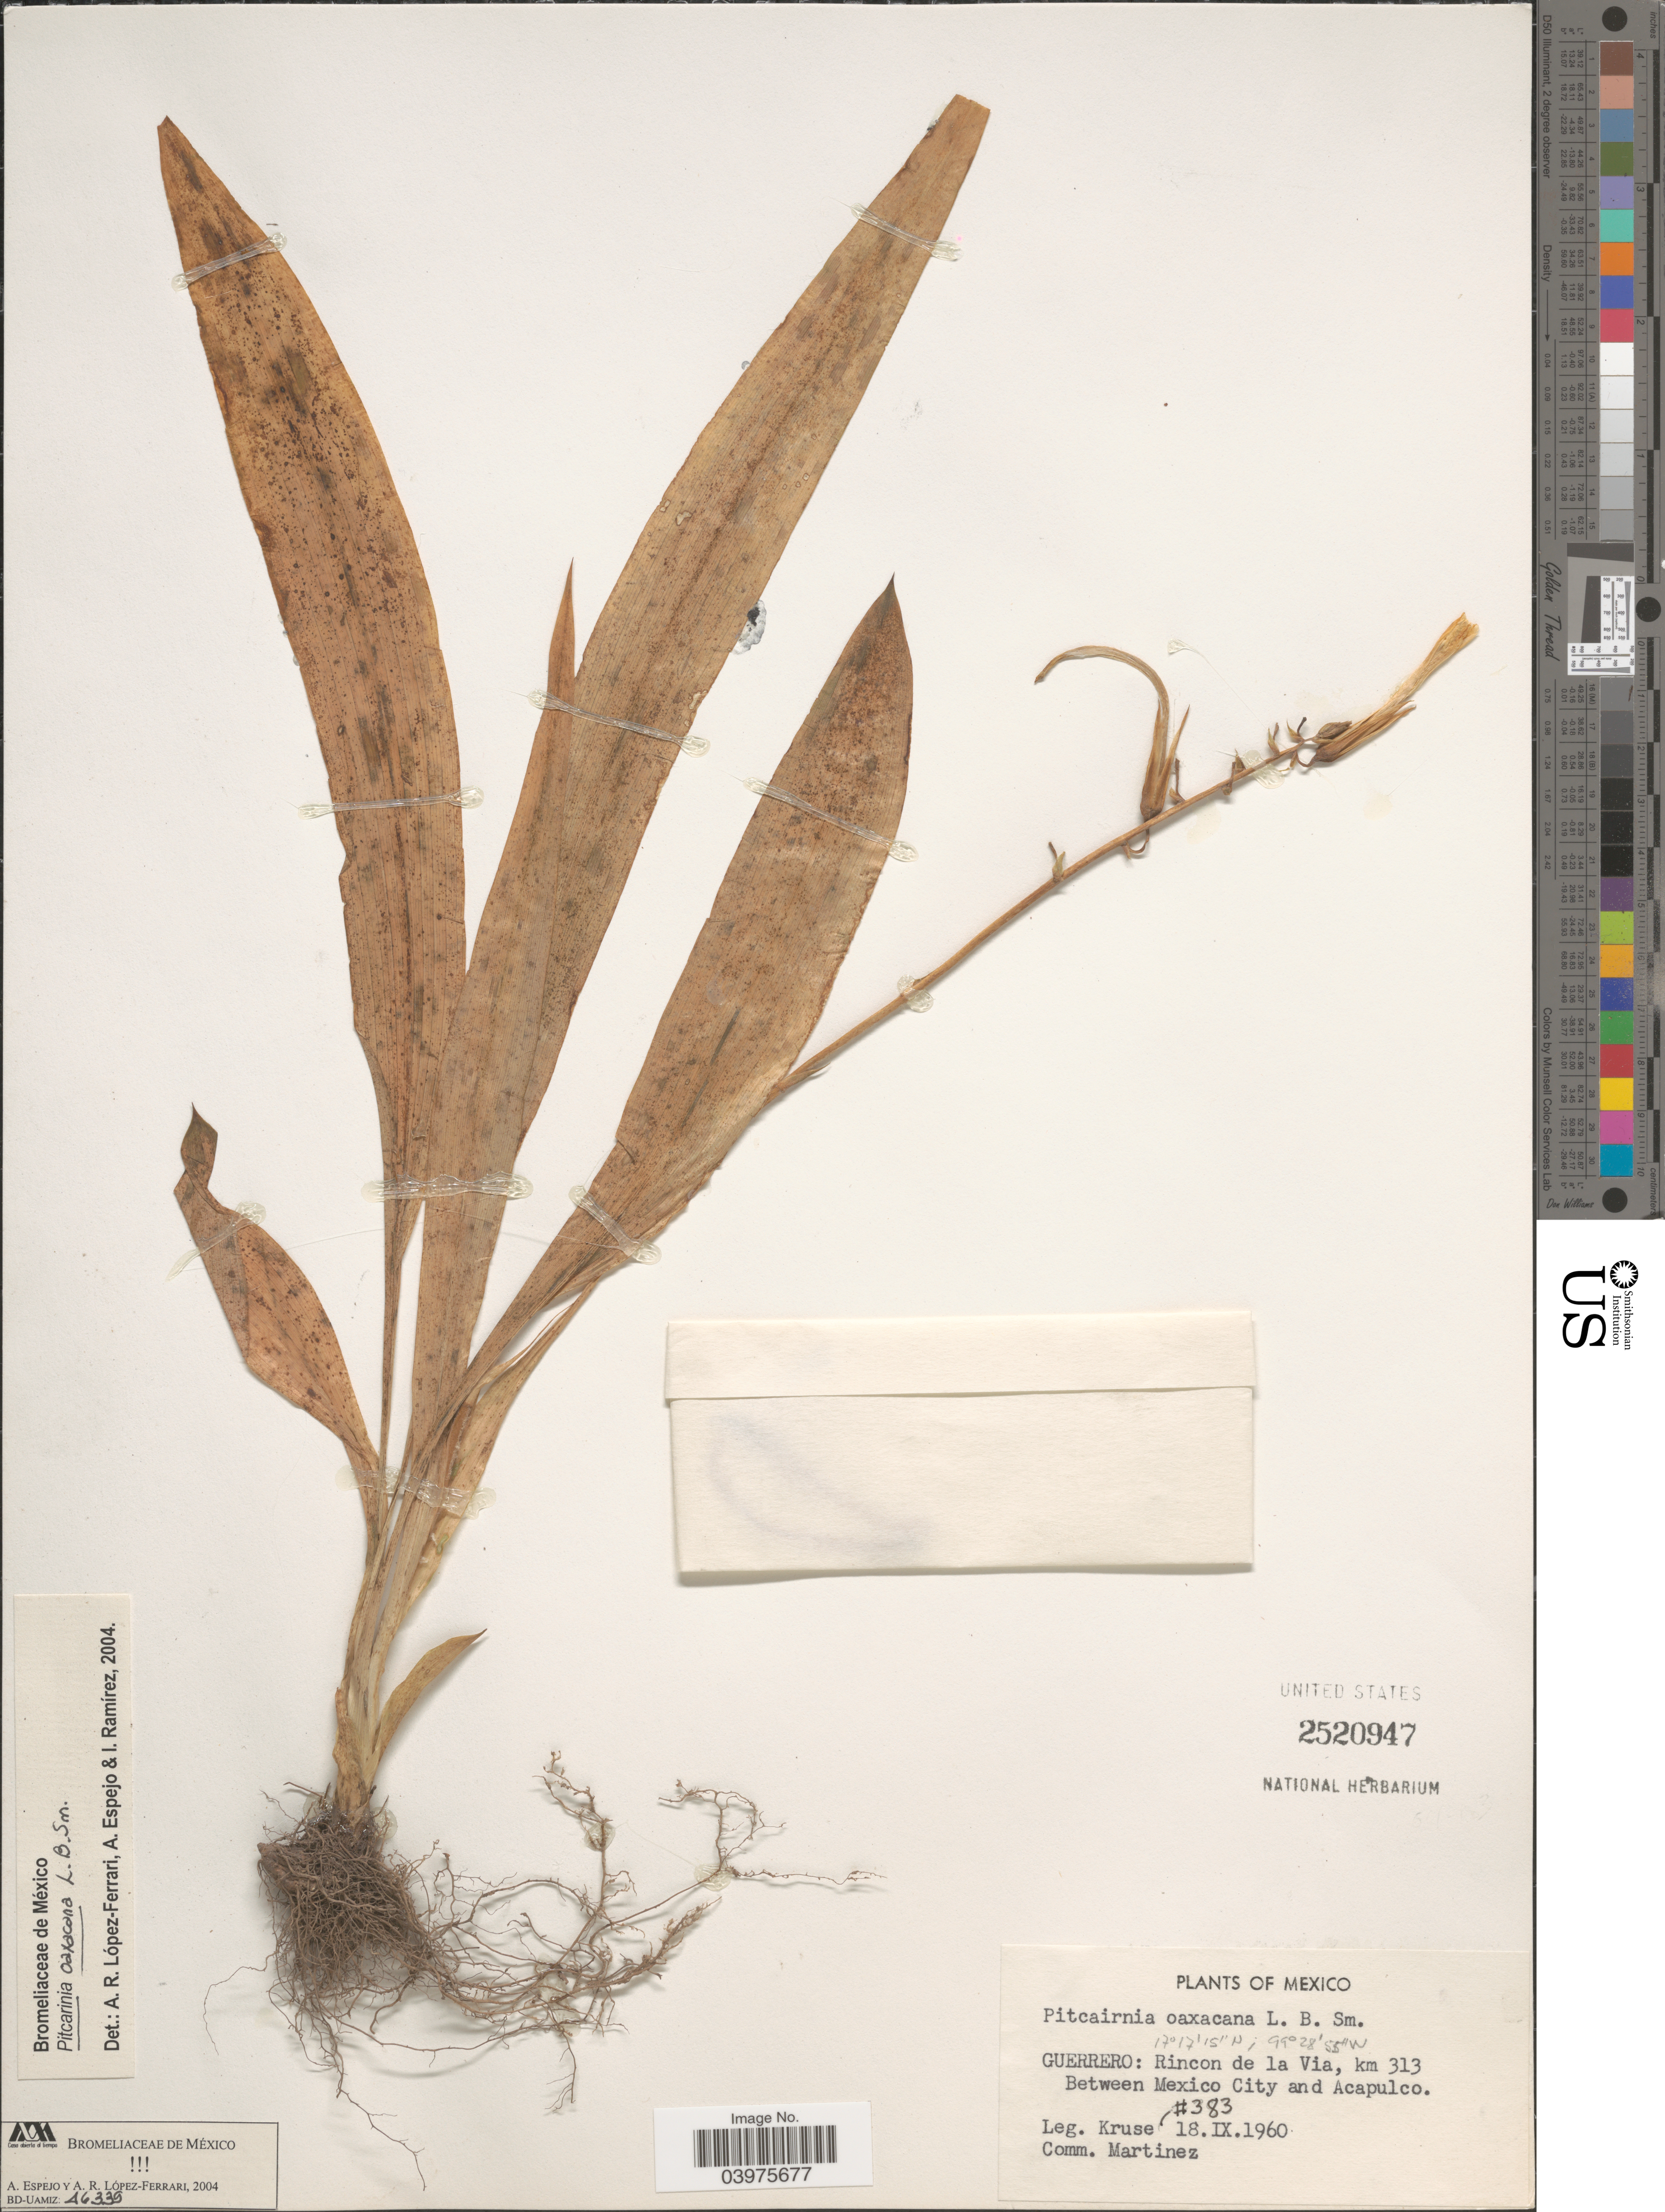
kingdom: Plantae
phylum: Tracheophyta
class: Liliopsida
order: Poales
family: Bromeliaceae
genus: Pitcairnia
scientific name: Pitcairnia oaxacana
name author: L.B. Sm.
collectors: -. Kruse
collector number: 383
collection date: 1960-09-18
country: Mexico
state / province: Guerrero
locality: Rincon de la Via, km 313. Between Mexico City and Acapulco.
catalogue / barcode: US 2520947